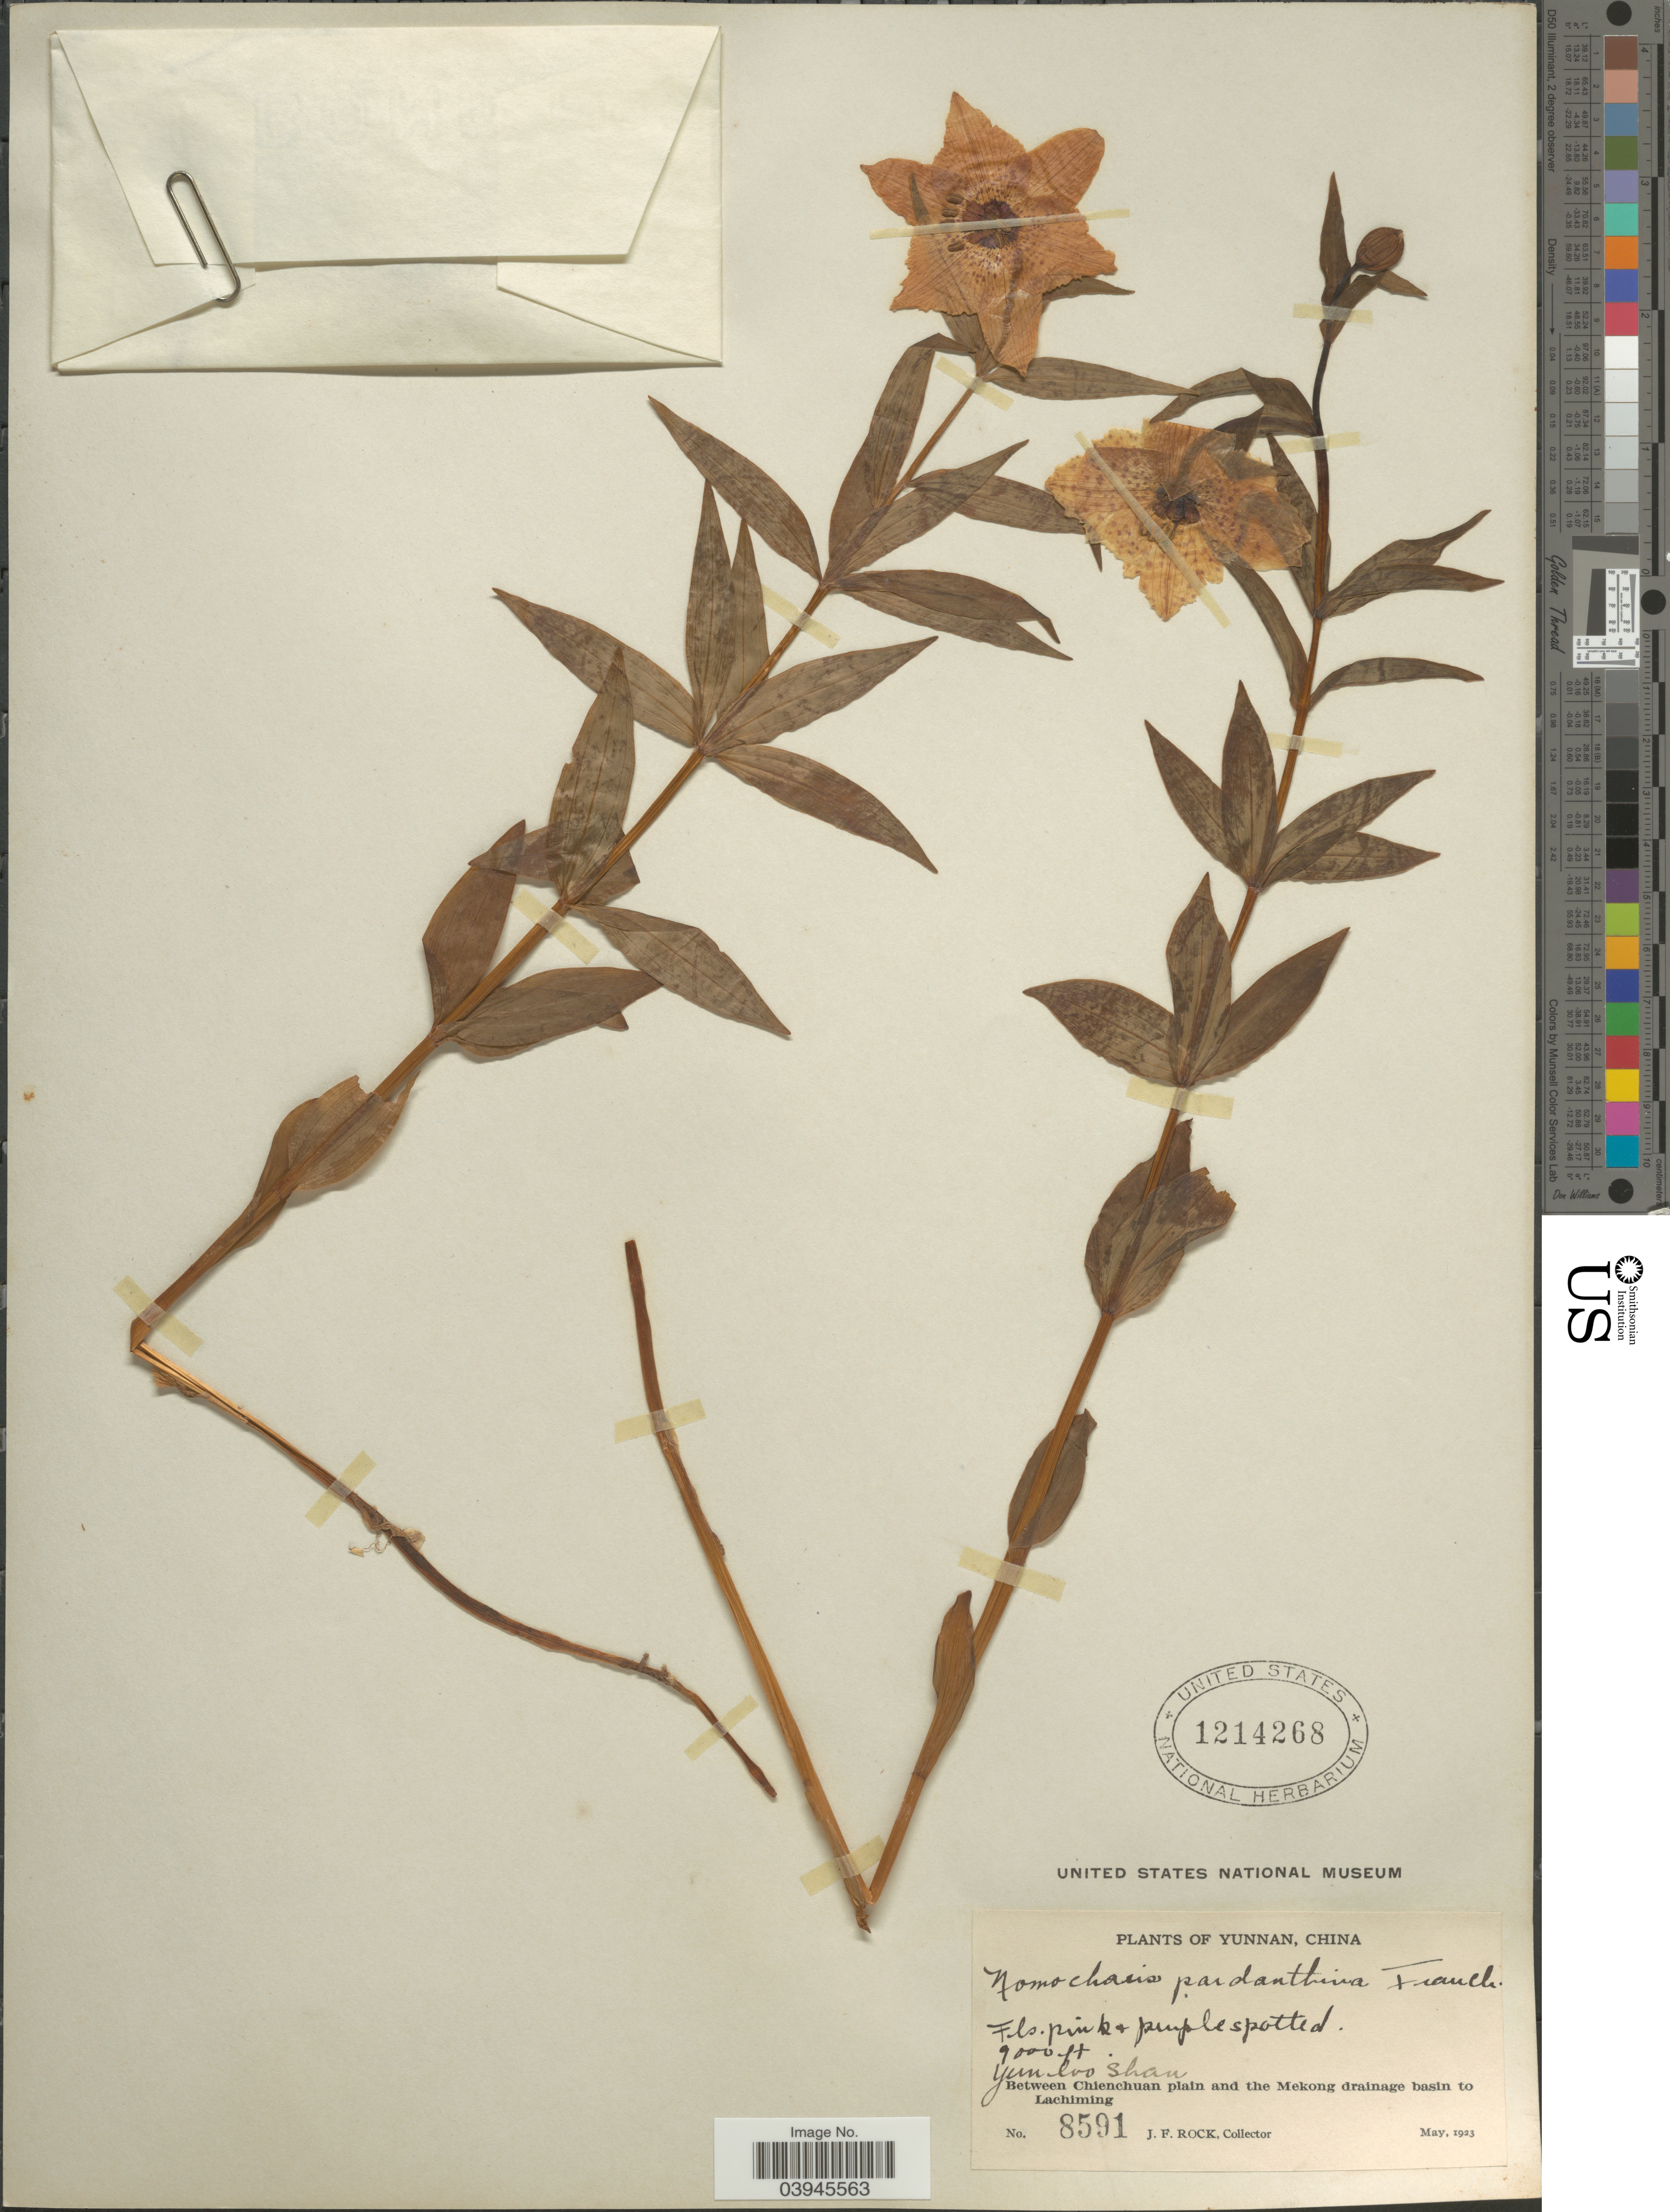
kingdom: Plantae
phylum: Tracheophyta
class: Liliopsida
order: Liliales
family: Liliaceae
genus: Lilium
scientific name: Lilium pardanthinum ined., 9/2021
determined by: Strong, Mark T., (BOT), Smithsonian Institution - National Museum of Natural History (UNITED STATES)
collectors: J. Rock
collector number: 8591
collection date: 1923-05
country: China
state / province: Yunnan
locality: Yun loo Shan. Between Chienchuan plain and the Mekong drainage basin to Lachiming.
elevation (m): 2743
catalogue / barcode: US 1214268